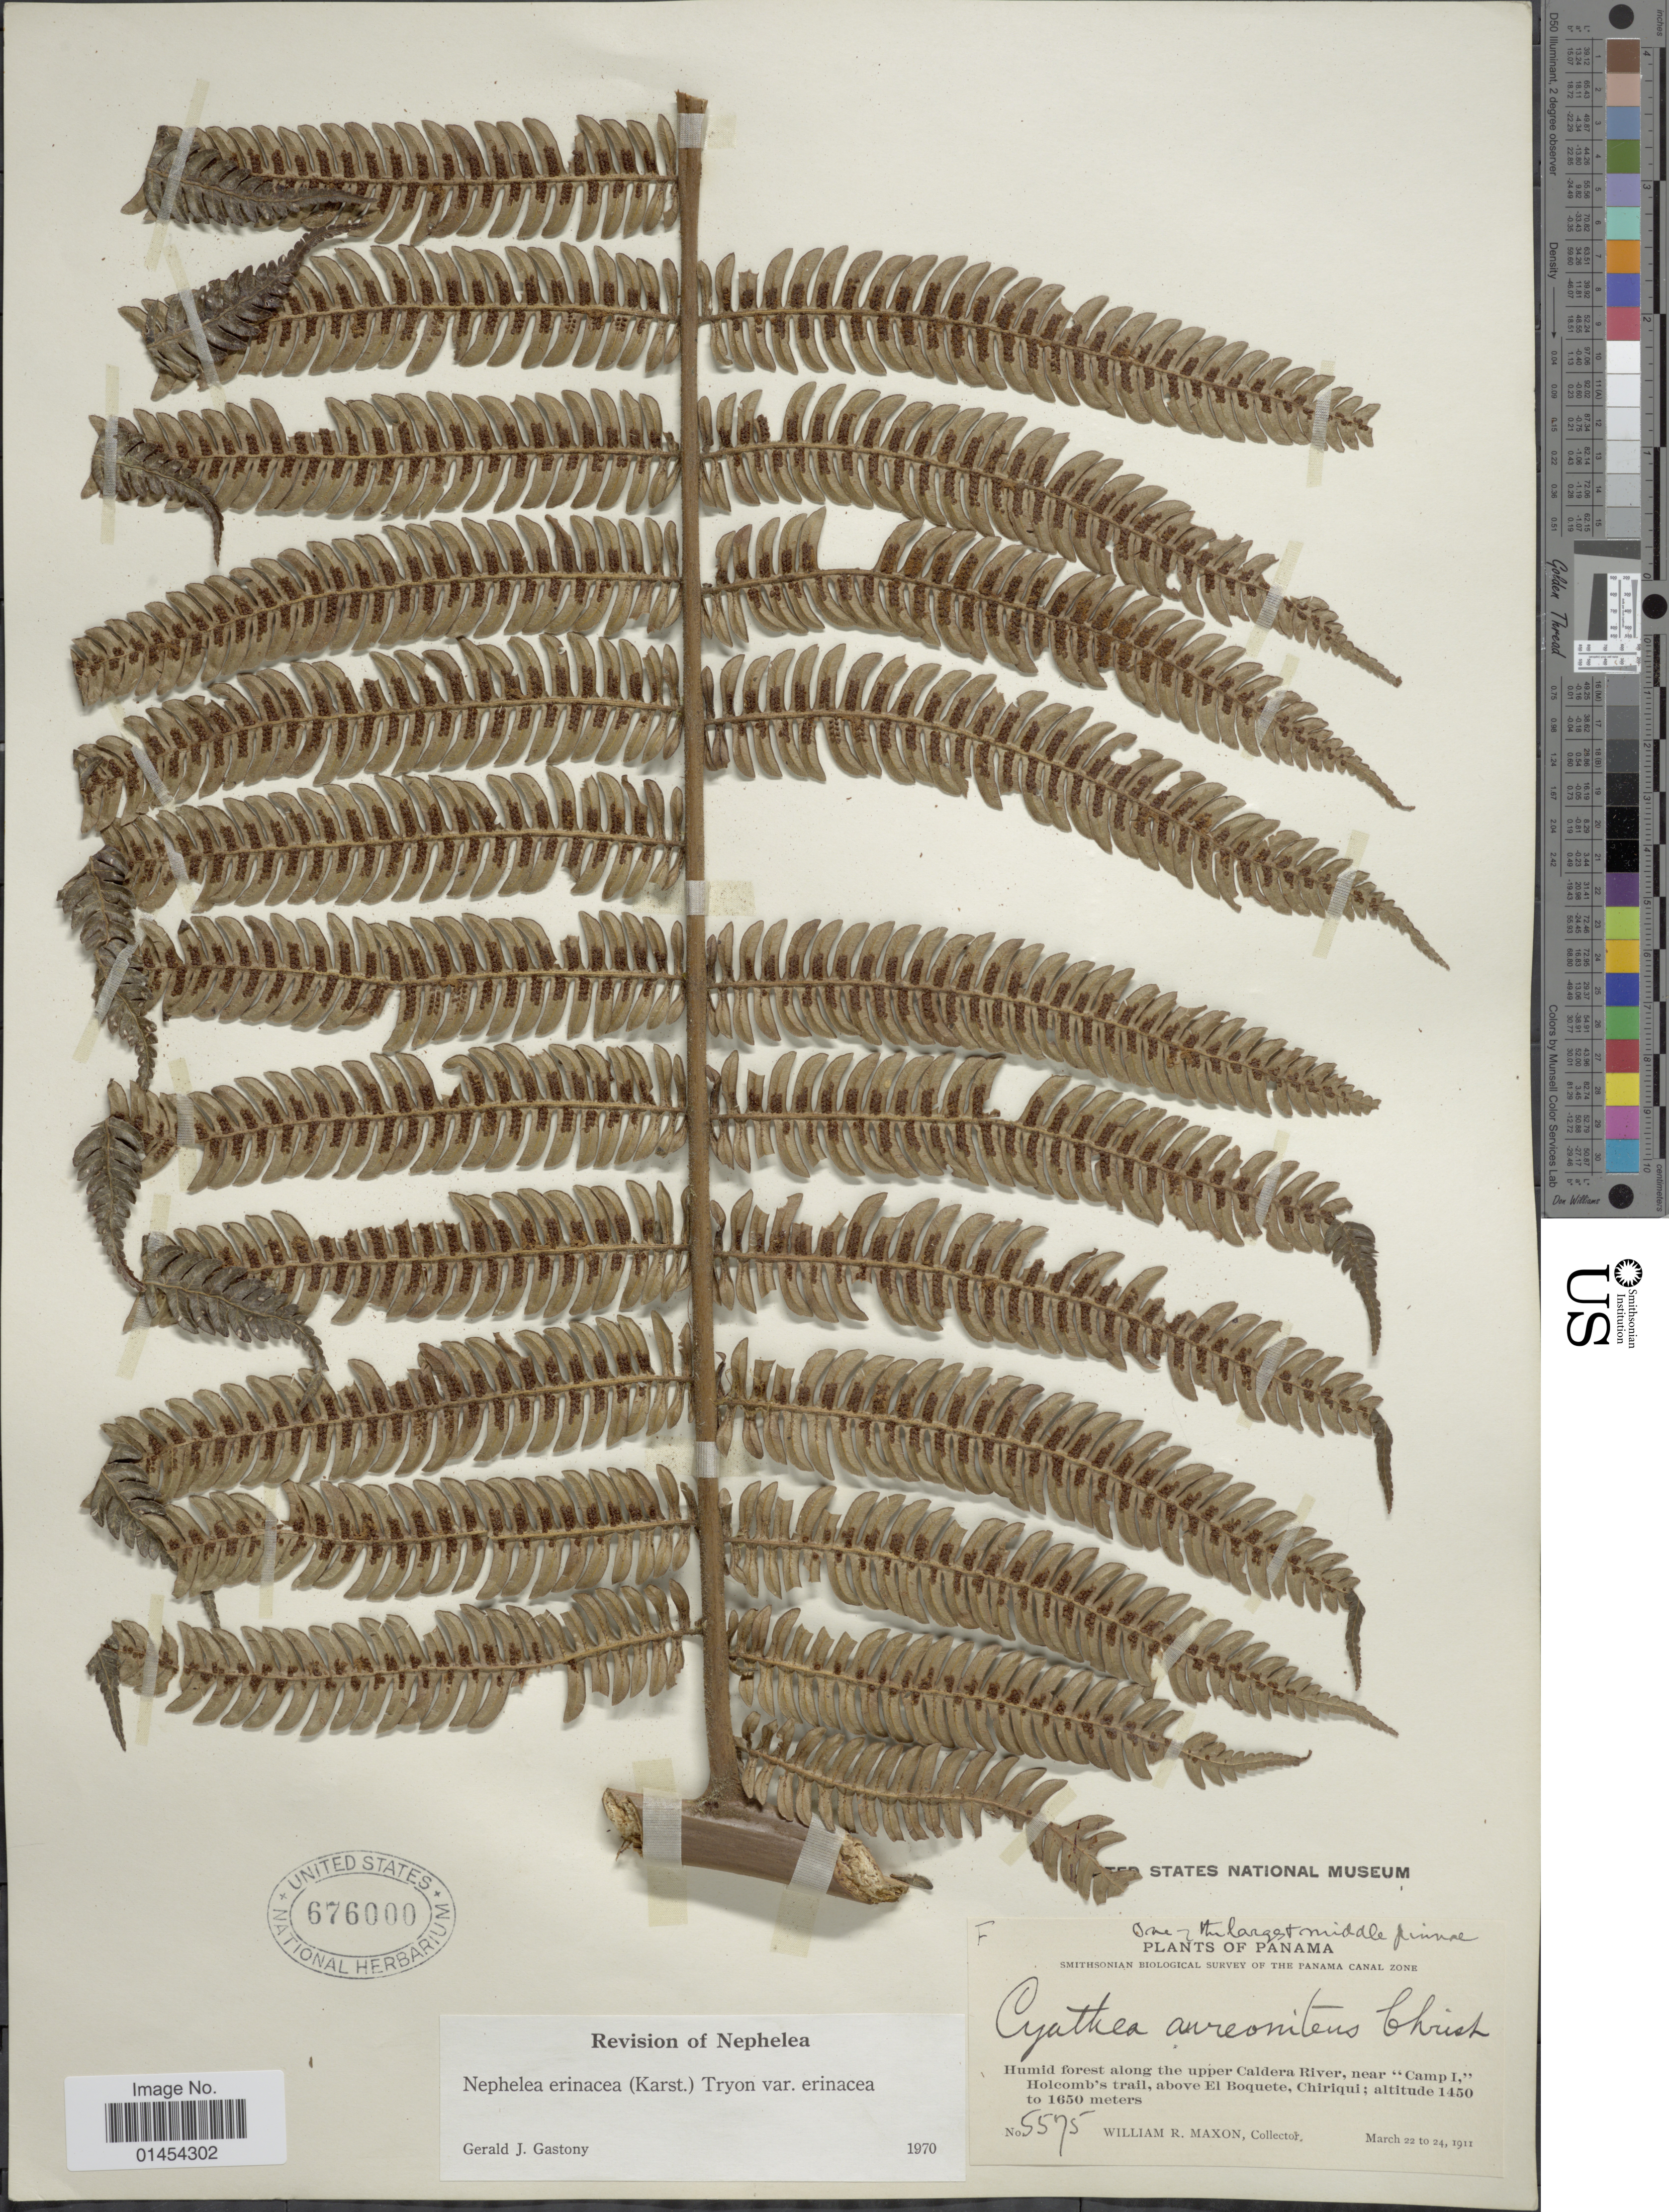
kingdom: Plantae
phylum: Tracheophyta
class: Polypodiopsida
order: Cyatheales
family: Cyatheaceae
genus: Alsophila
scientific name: Alsophila erinacea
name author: (H. Karst.) D.S. Conant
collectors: W. R. Maxon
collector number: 5575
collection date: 1911-03-22/1911-03-24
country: Panama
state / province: Chiriqui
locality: Humid forest along the upper Caldera River, near "Camp I", Holcomb's trail, above El Boquete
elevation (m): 1450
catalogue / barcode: US 676000